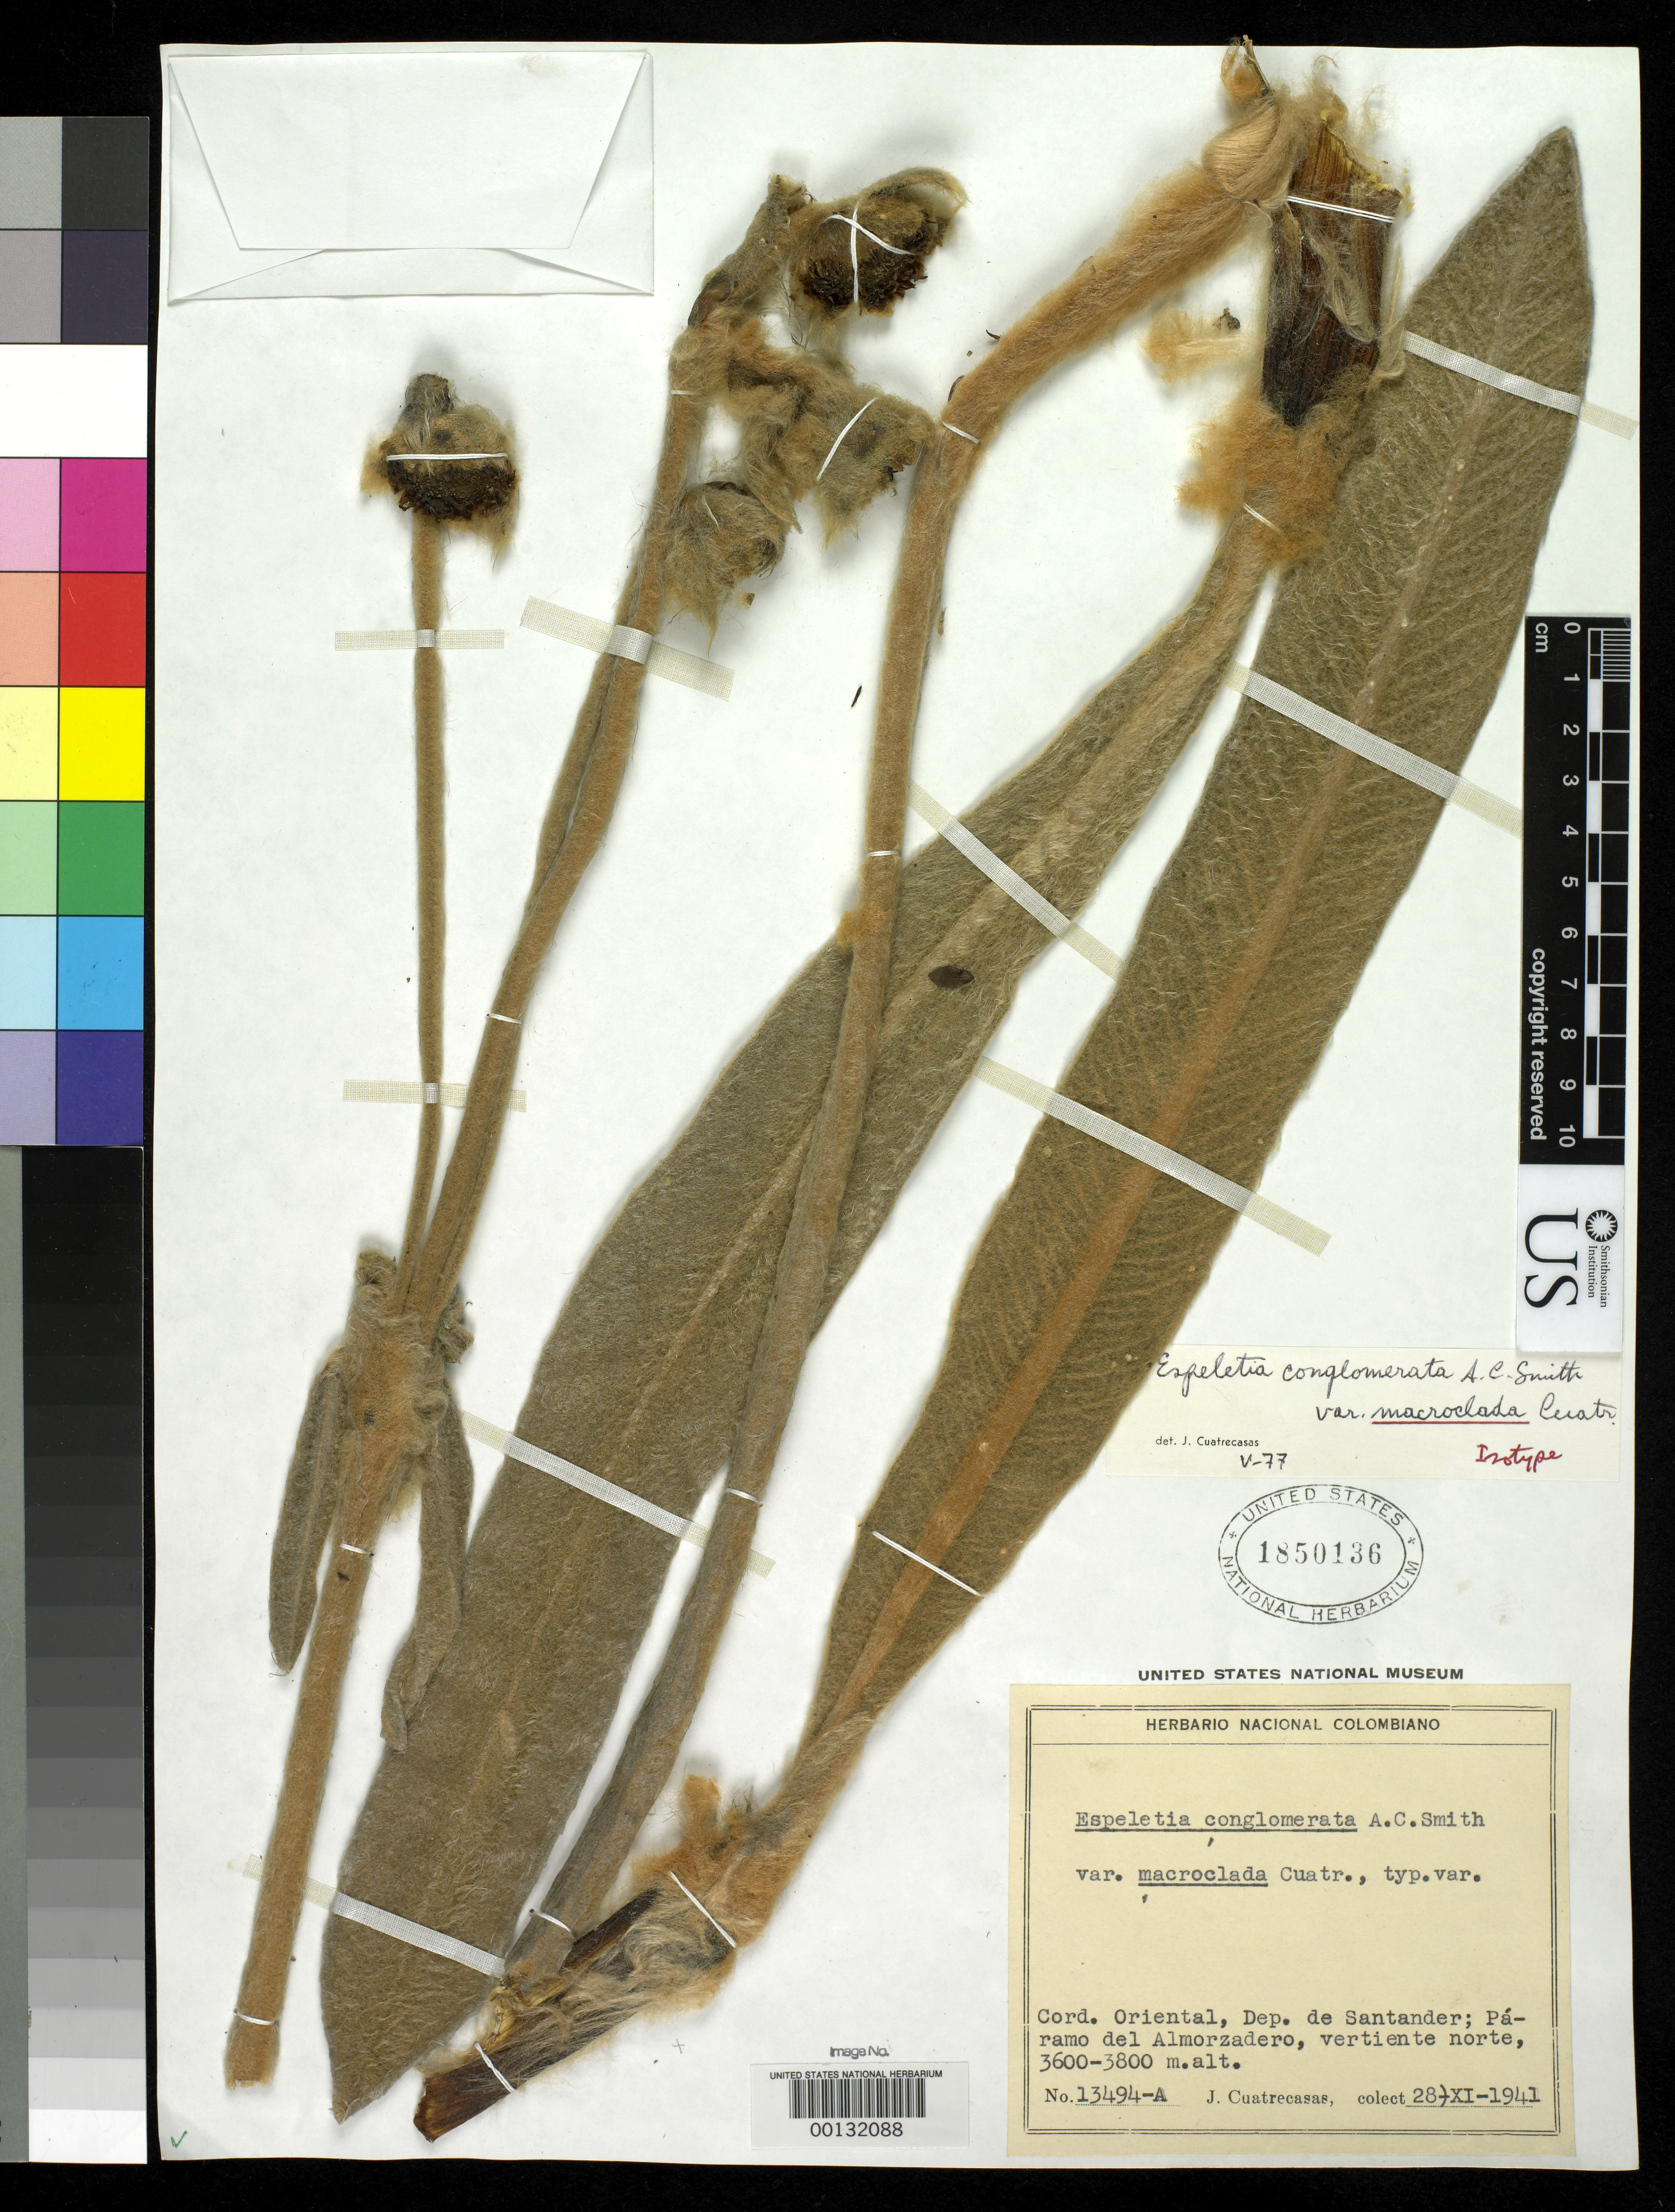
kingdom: Plantae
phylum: Tracheophyta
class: Magnoliopsida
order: Asterales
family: Asteraceae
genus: Espeletia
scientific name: Espeletia conglomerata var. macroclada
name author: Cuatrec.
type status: Isotype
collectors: J. Cuatrecasas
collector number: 13494-a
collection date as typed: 28 Nov 1941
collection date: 1941-11-28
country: Colombia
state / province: Santander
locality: Páramo del Almorzadero.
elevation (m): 3600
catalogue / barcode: US 1850136